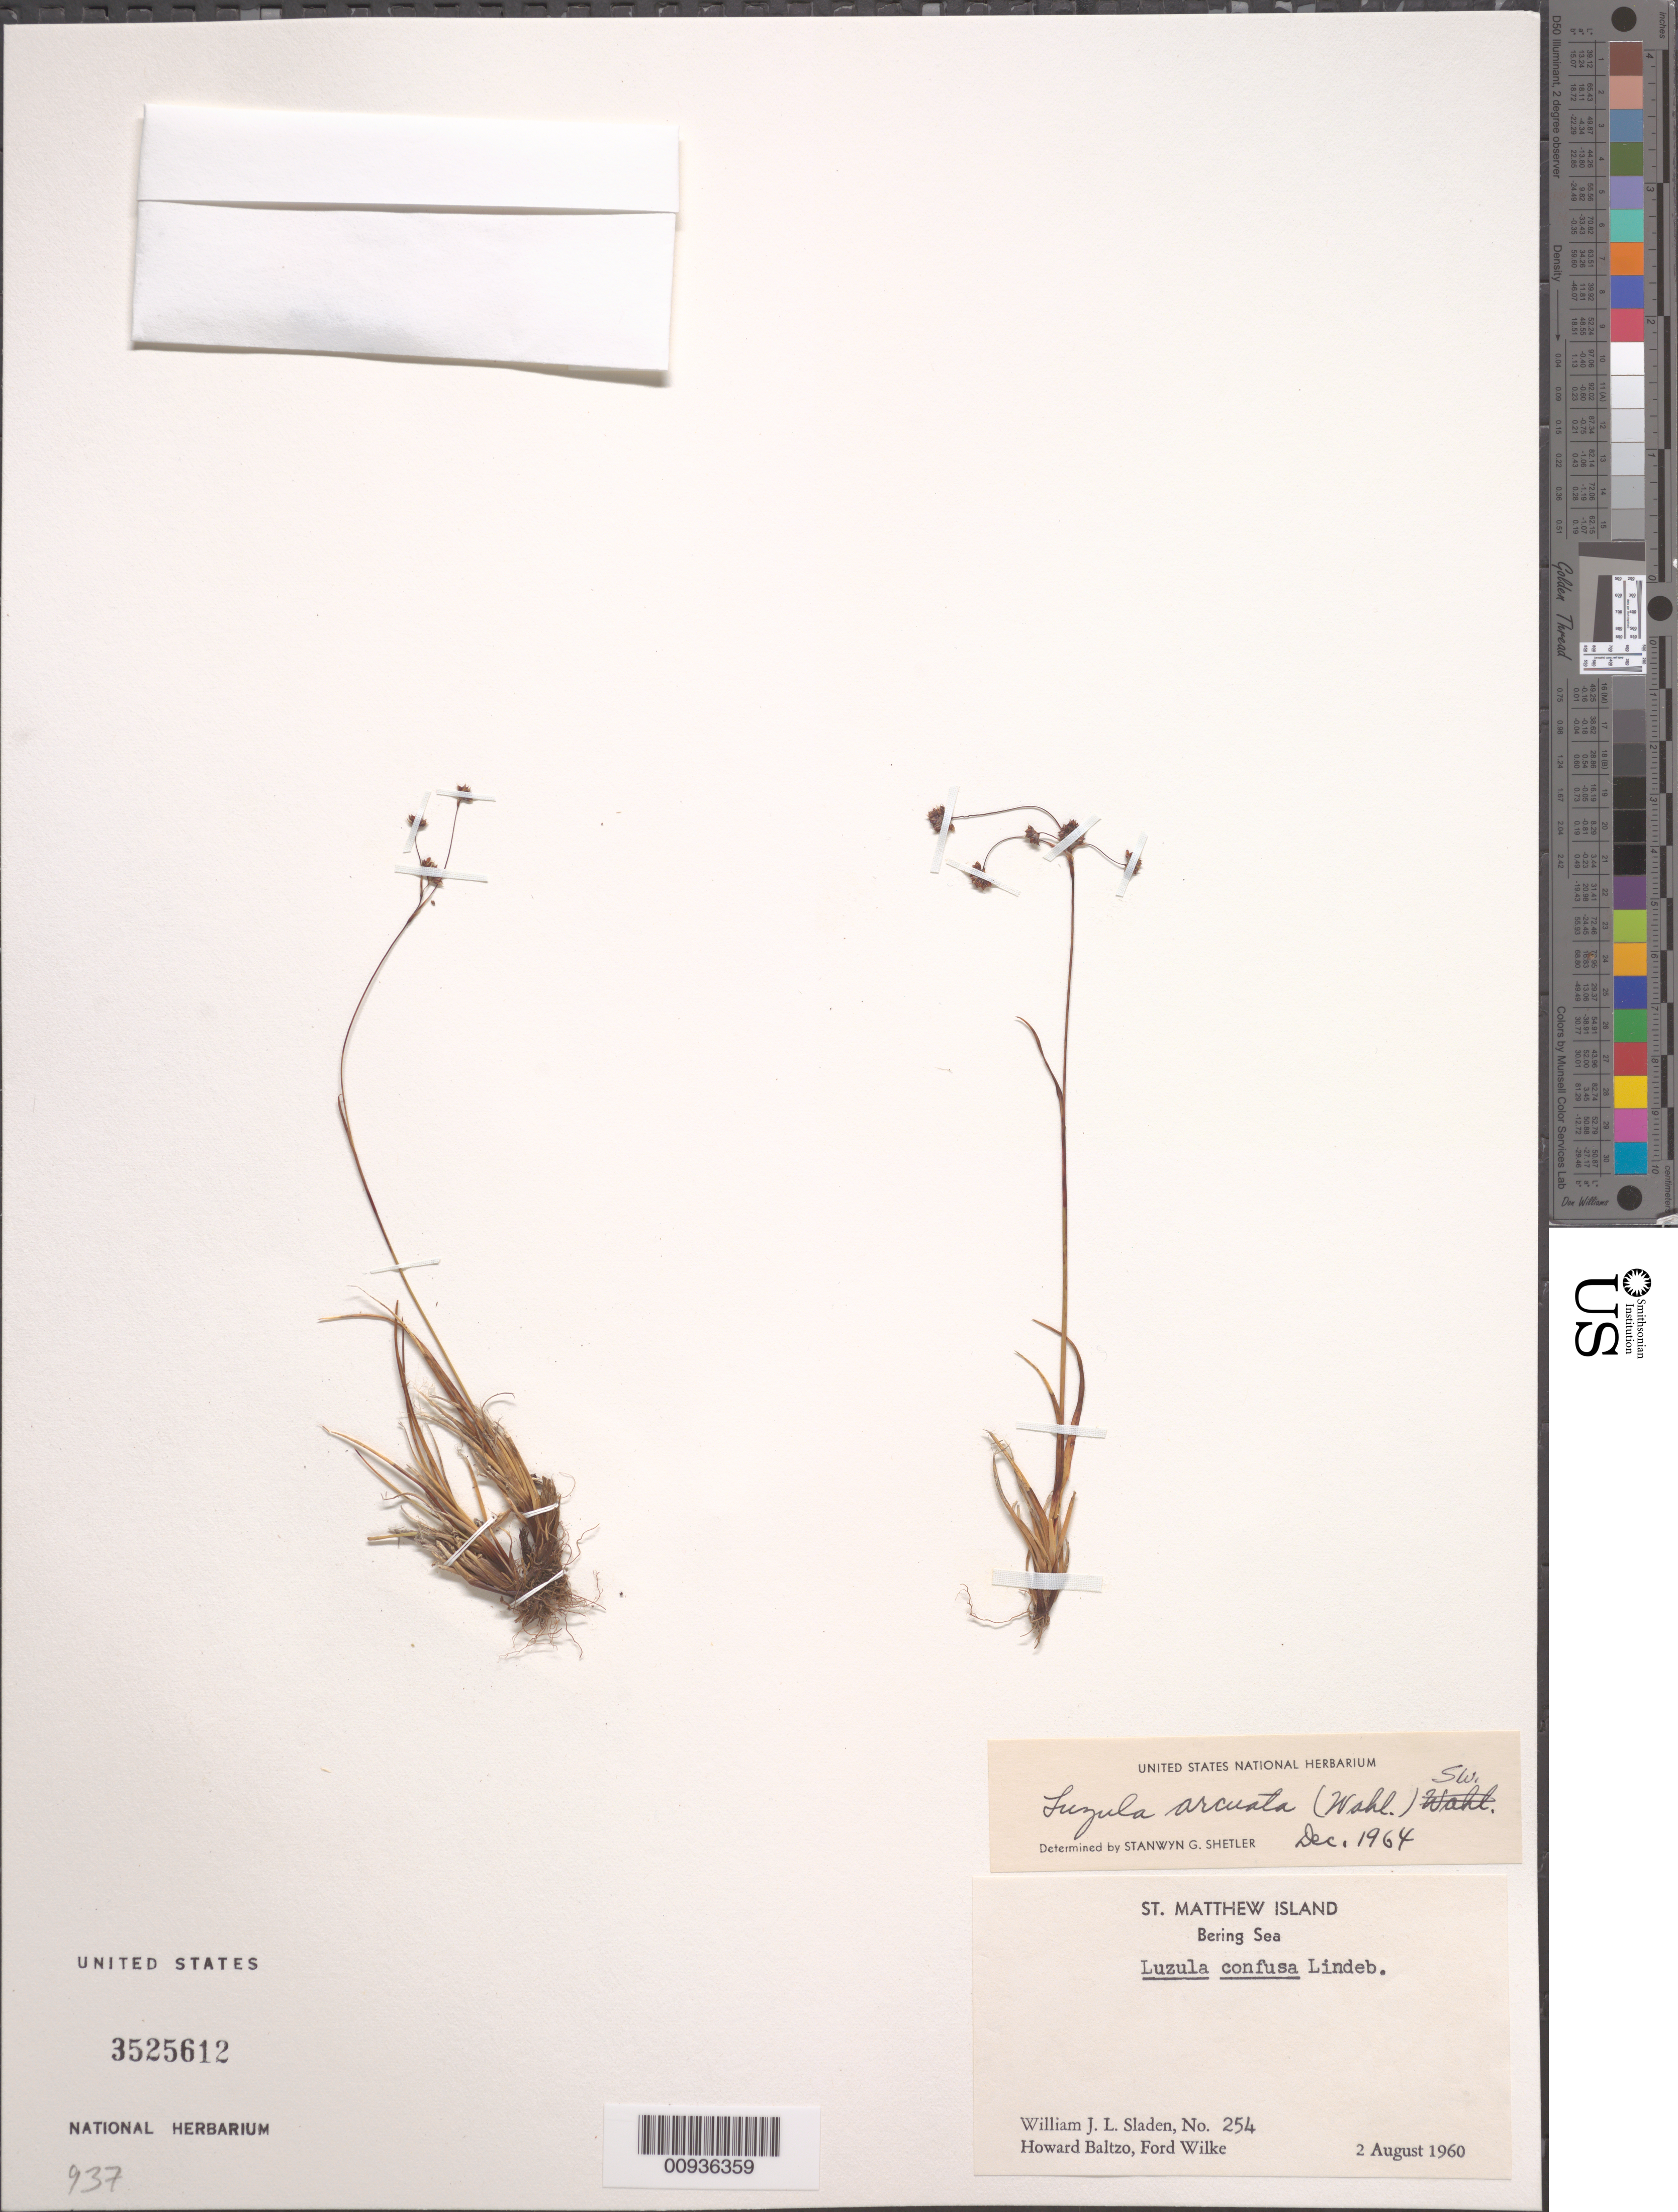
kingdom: Plantae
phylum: Tracheophyta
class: Liliopsida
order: Poales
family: Juncaceae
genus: Luzula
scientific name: Luzula arcuata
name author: (Wahlenb.) Sw.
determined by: Shetler, Stanwyn G., (US), NMNH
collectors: W. Sladen, H. Baltzo & F. Wilke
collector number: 254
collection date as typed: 02 Aug 1960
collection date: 1960-08-02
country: United States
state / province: Alaska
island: St. Matthew Island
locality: St. Matthew Island, Bering Sea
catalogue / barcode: US 3525612